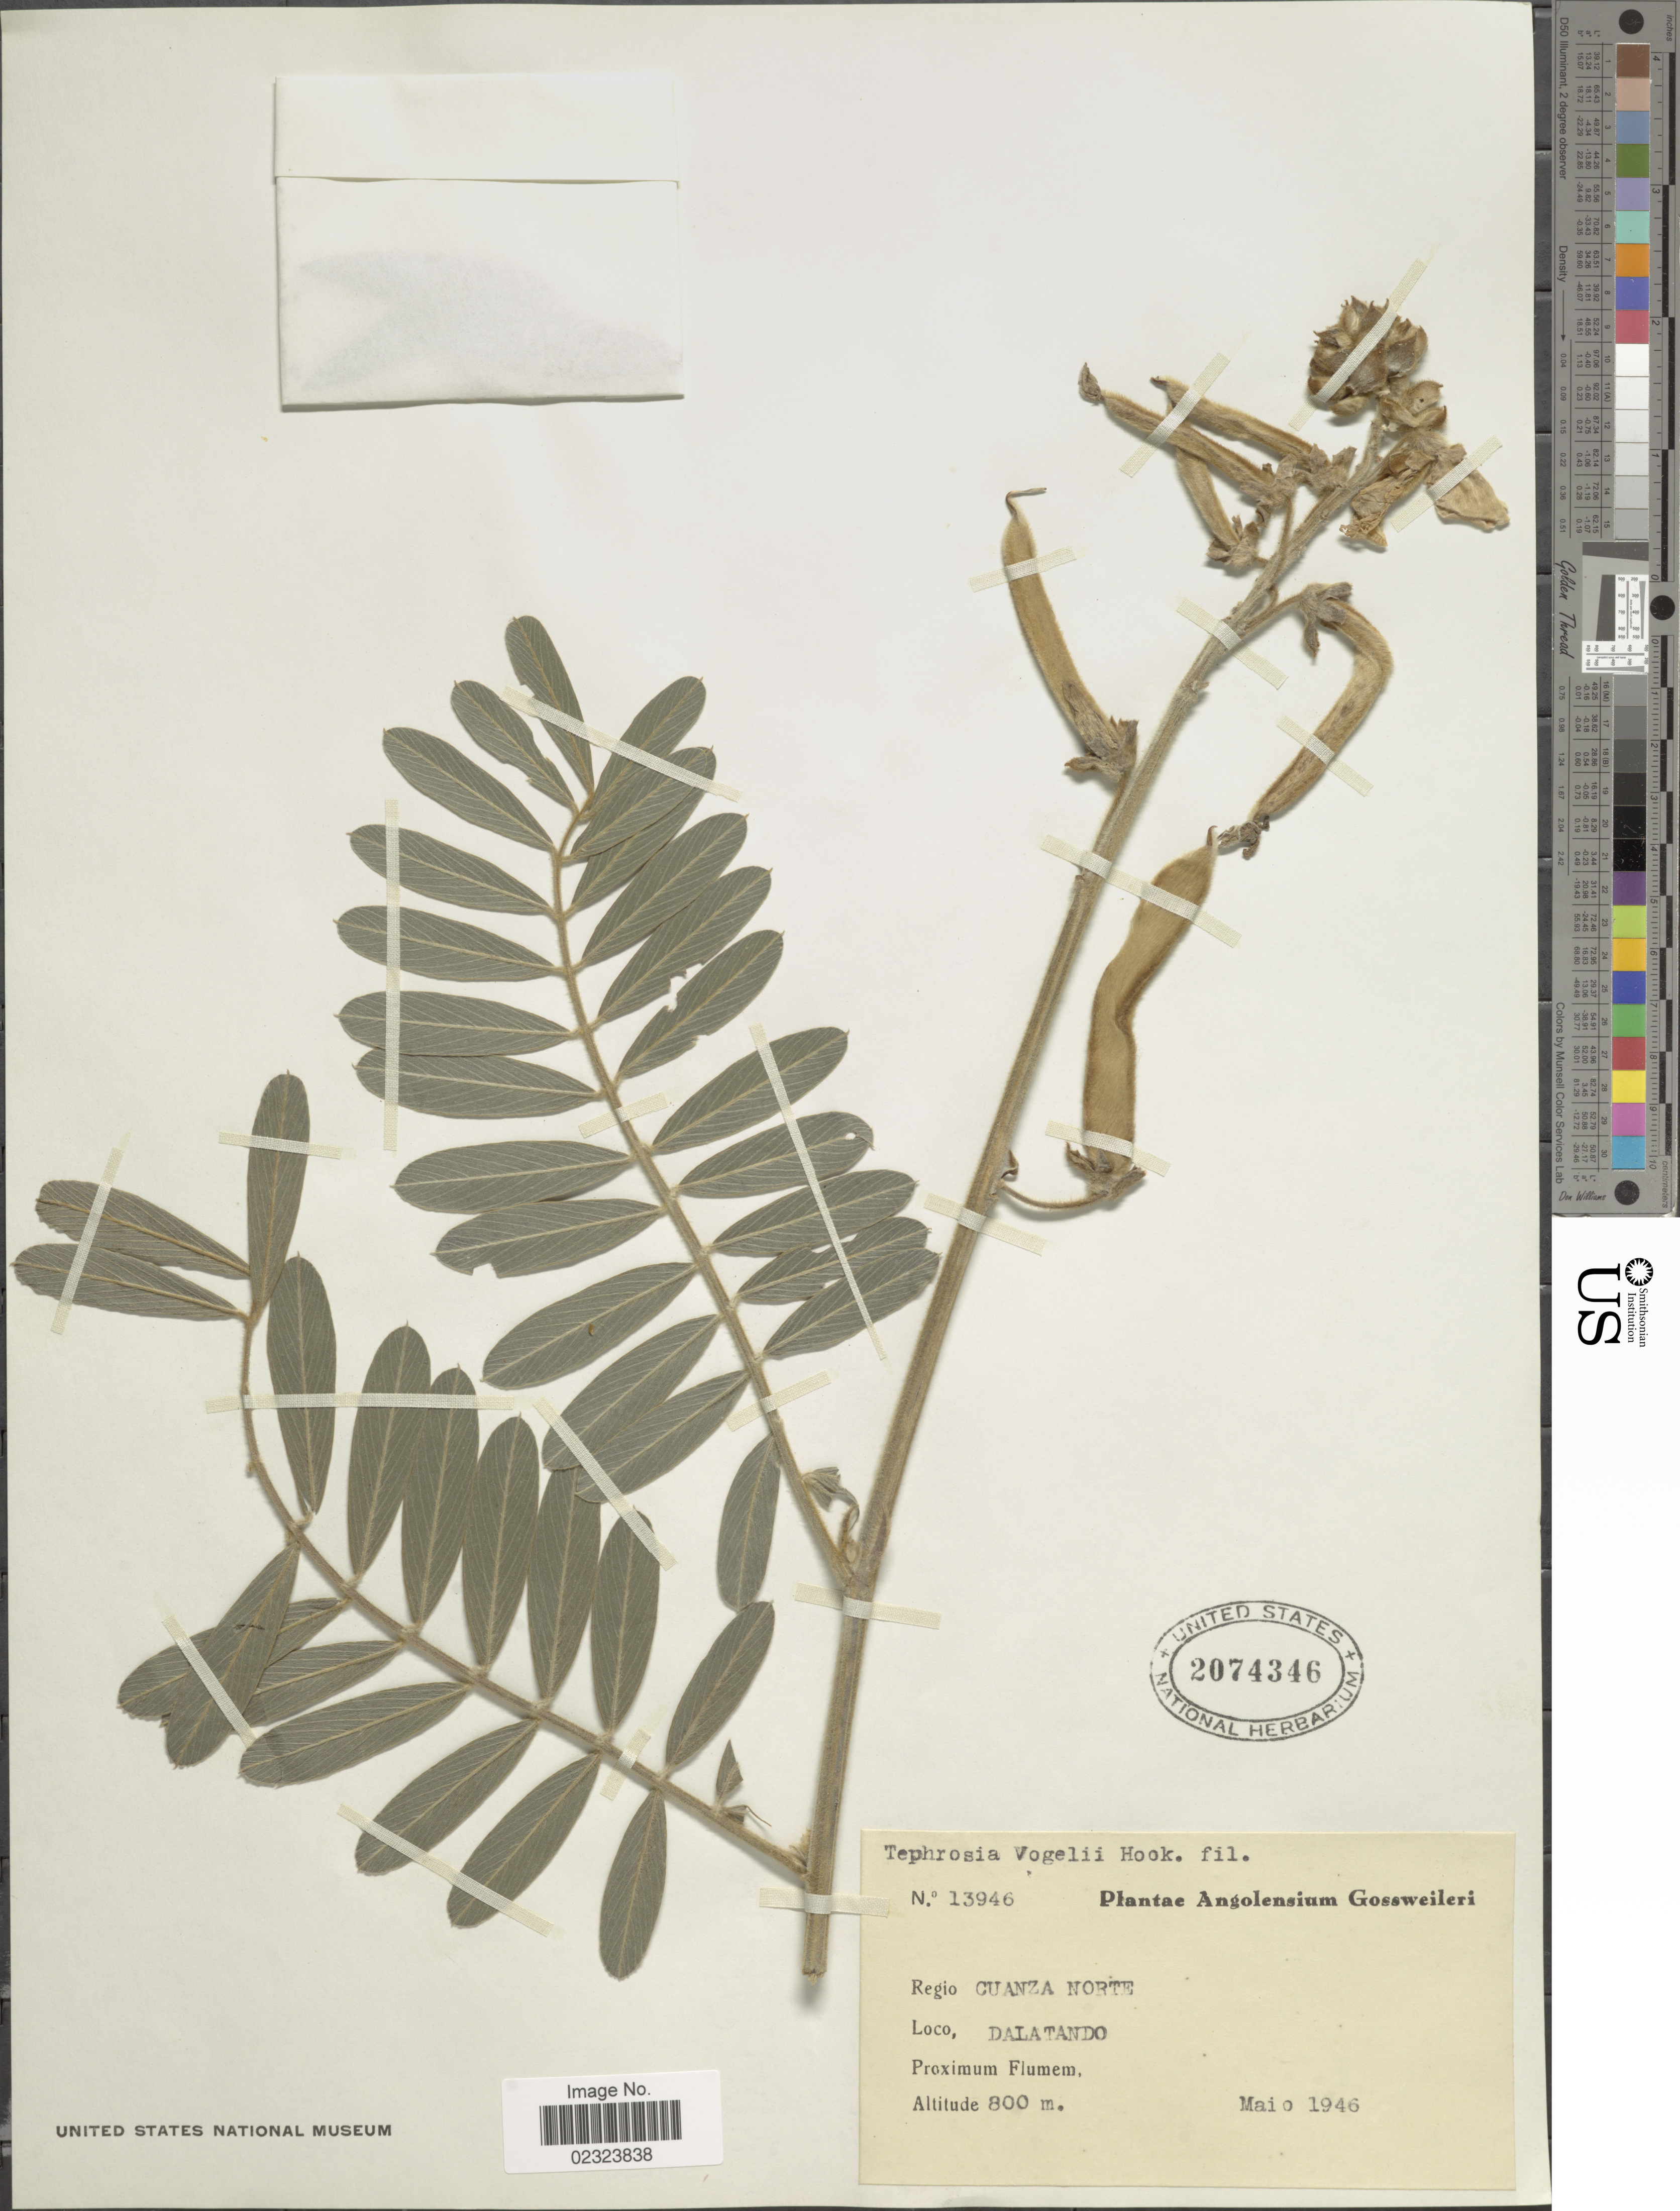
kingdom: Plantae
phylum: Tracheophyta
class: Magnoliopsida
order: Fabales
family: Fabaceae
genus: Tephrosia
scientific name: Tephrosia vogelii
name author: Hook. f.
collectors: -. Gossweiler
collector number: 13946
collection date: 1946-05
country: Angola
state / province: Cuanza Norte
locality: Regio Cuanza Norte. Dalatando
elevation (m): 800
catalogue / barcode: US 2074346